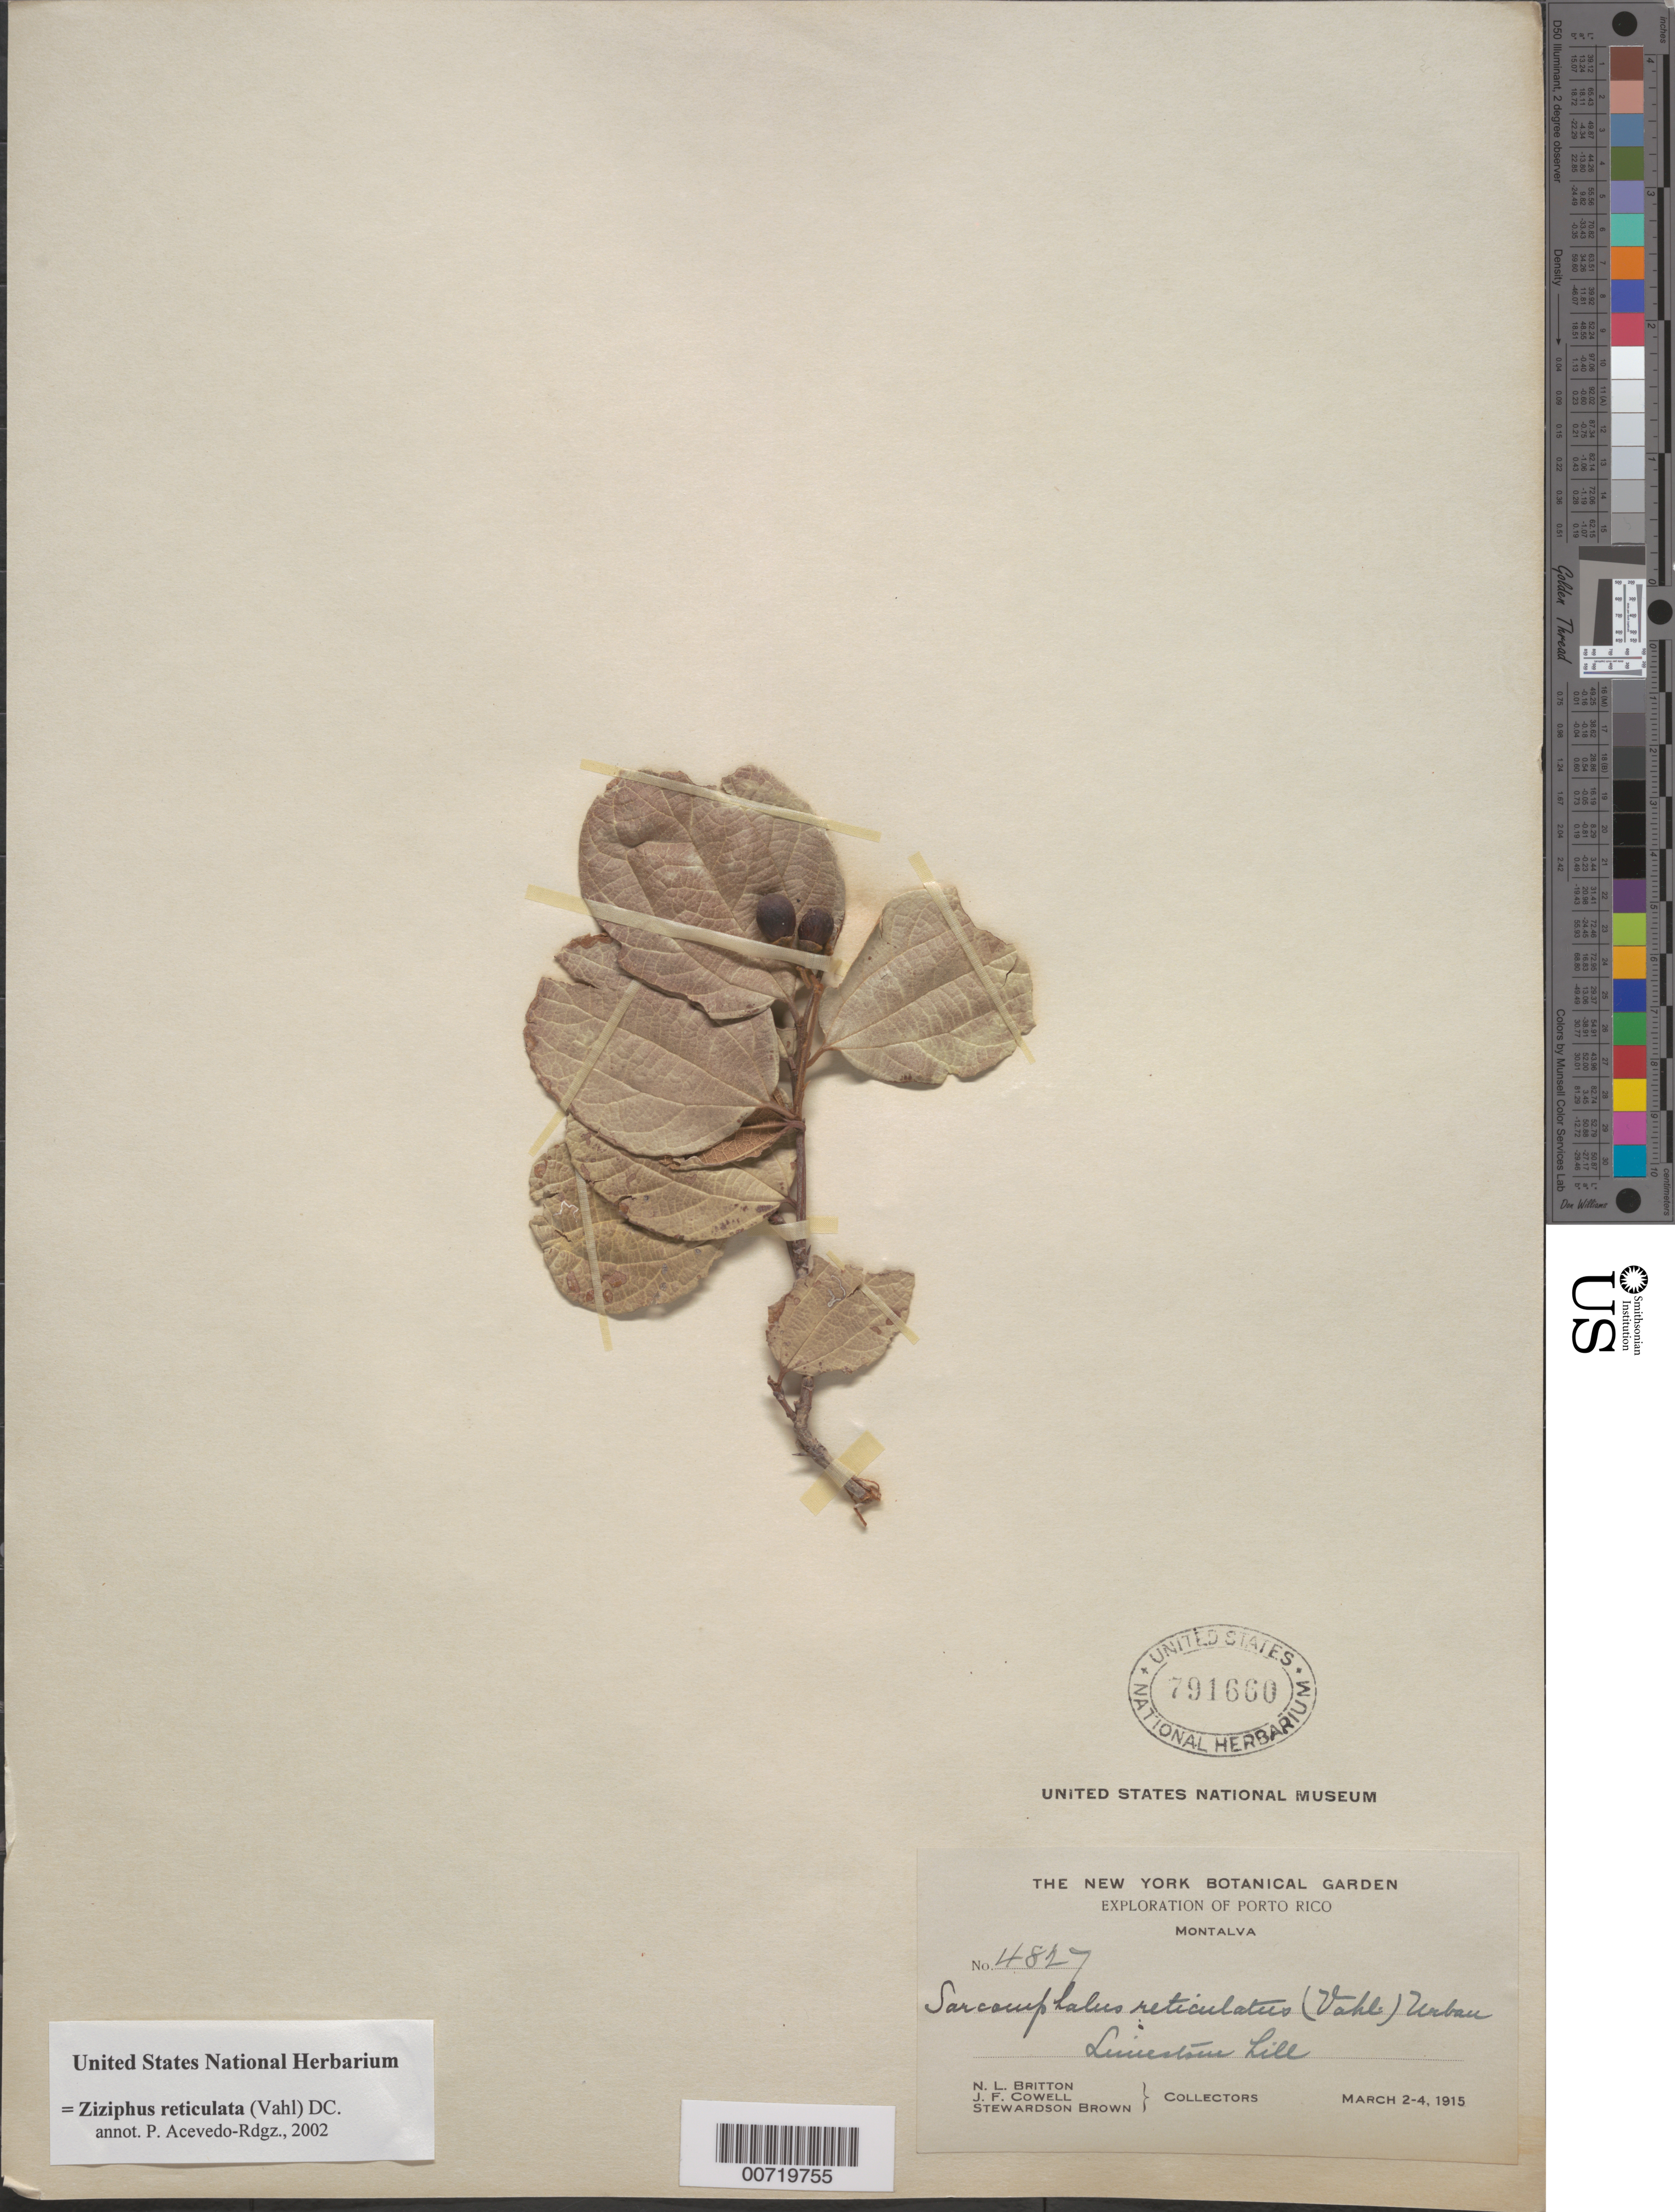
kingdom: Plantae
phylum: Tracheophyta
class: Magnoliopsida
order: Rosales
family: Rhamnaceae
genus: Sarcomphalus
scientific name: Sarcomphalus reticulatus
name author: (Vahl) Urb.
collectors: N. Britton, J. F. Cowell & S. Brown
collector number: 4827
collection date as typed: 02 Mar 1915 to 04 Mar 1915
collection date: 1915-03-02/1915-03-04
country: Puerto Rico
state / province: Guánica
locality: Montalva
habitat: Limestone hill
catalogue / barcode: US 791660